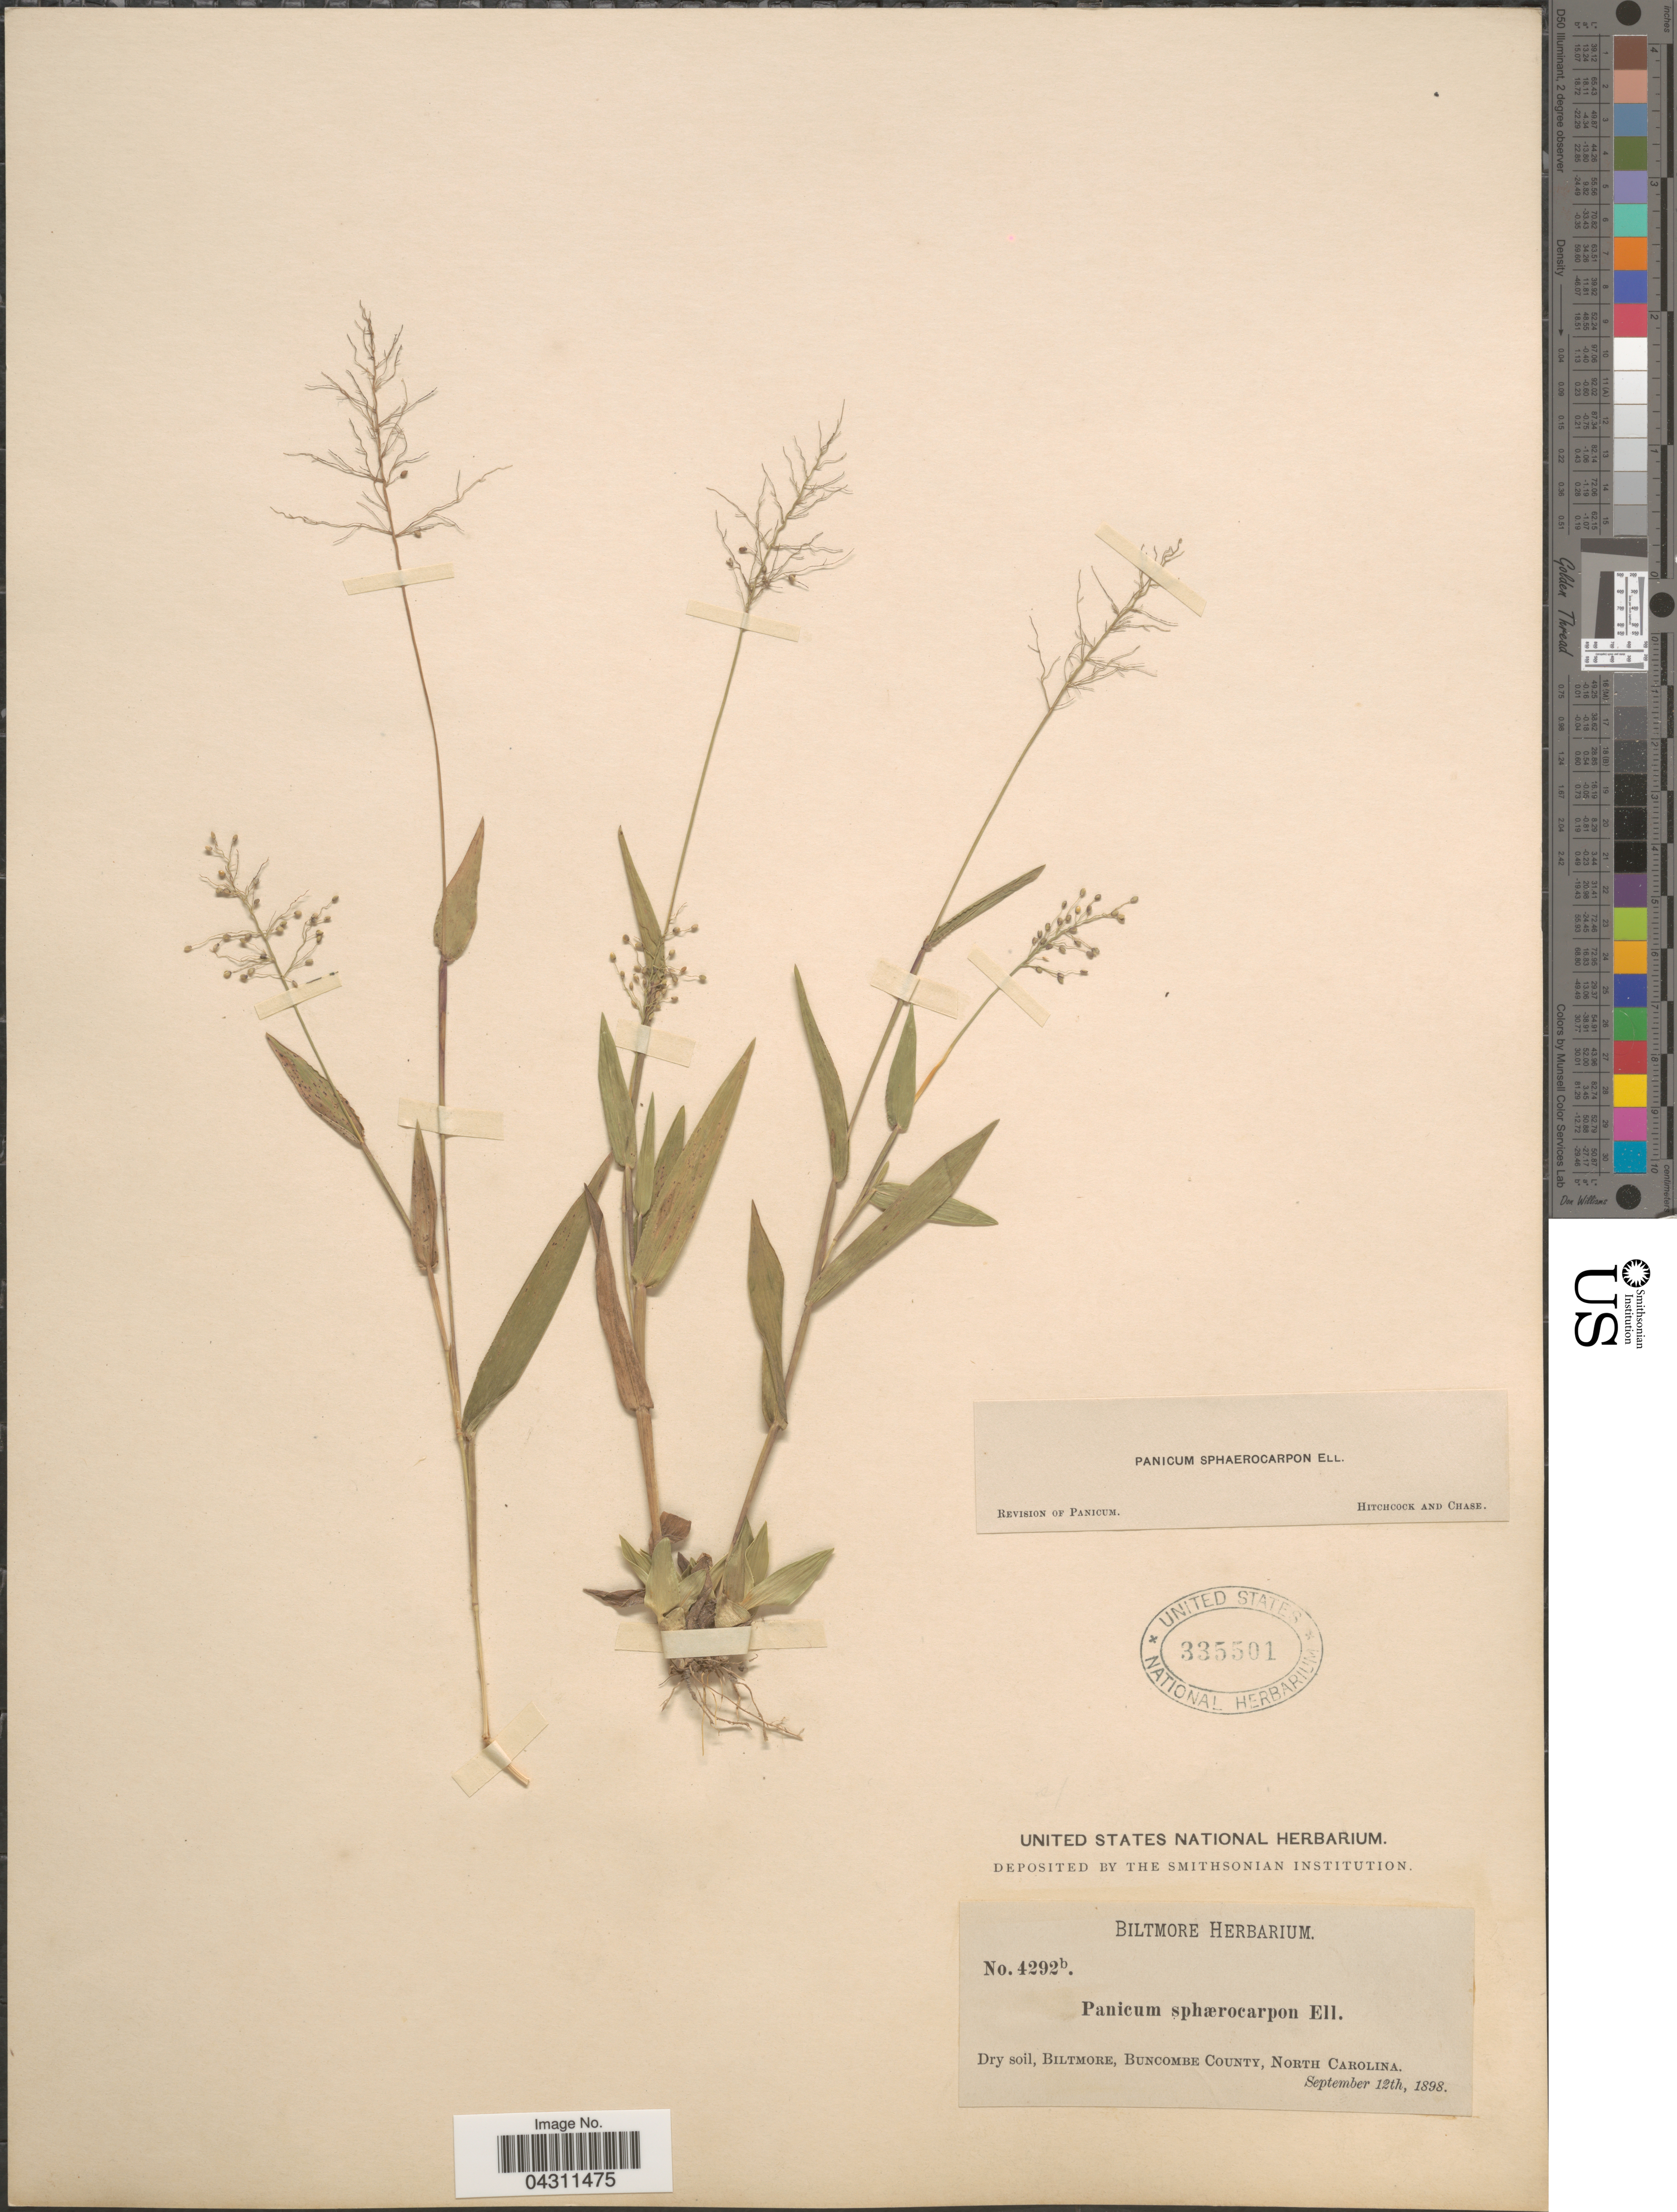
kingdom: Plantae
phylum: Tracheophyta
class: Liliopsida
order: Poales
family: Poaceae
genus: Dichanthelium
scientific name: Dichanthelium sphaerocarpon var. sphaerocarpon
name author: (Elliott) Gould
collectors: ex herb. Biltmore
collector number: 4292b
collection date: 1898-09-12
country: United States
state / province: North Carolina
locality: Dry soil, Biltmore, Buncombe County.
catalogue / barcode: US 335501